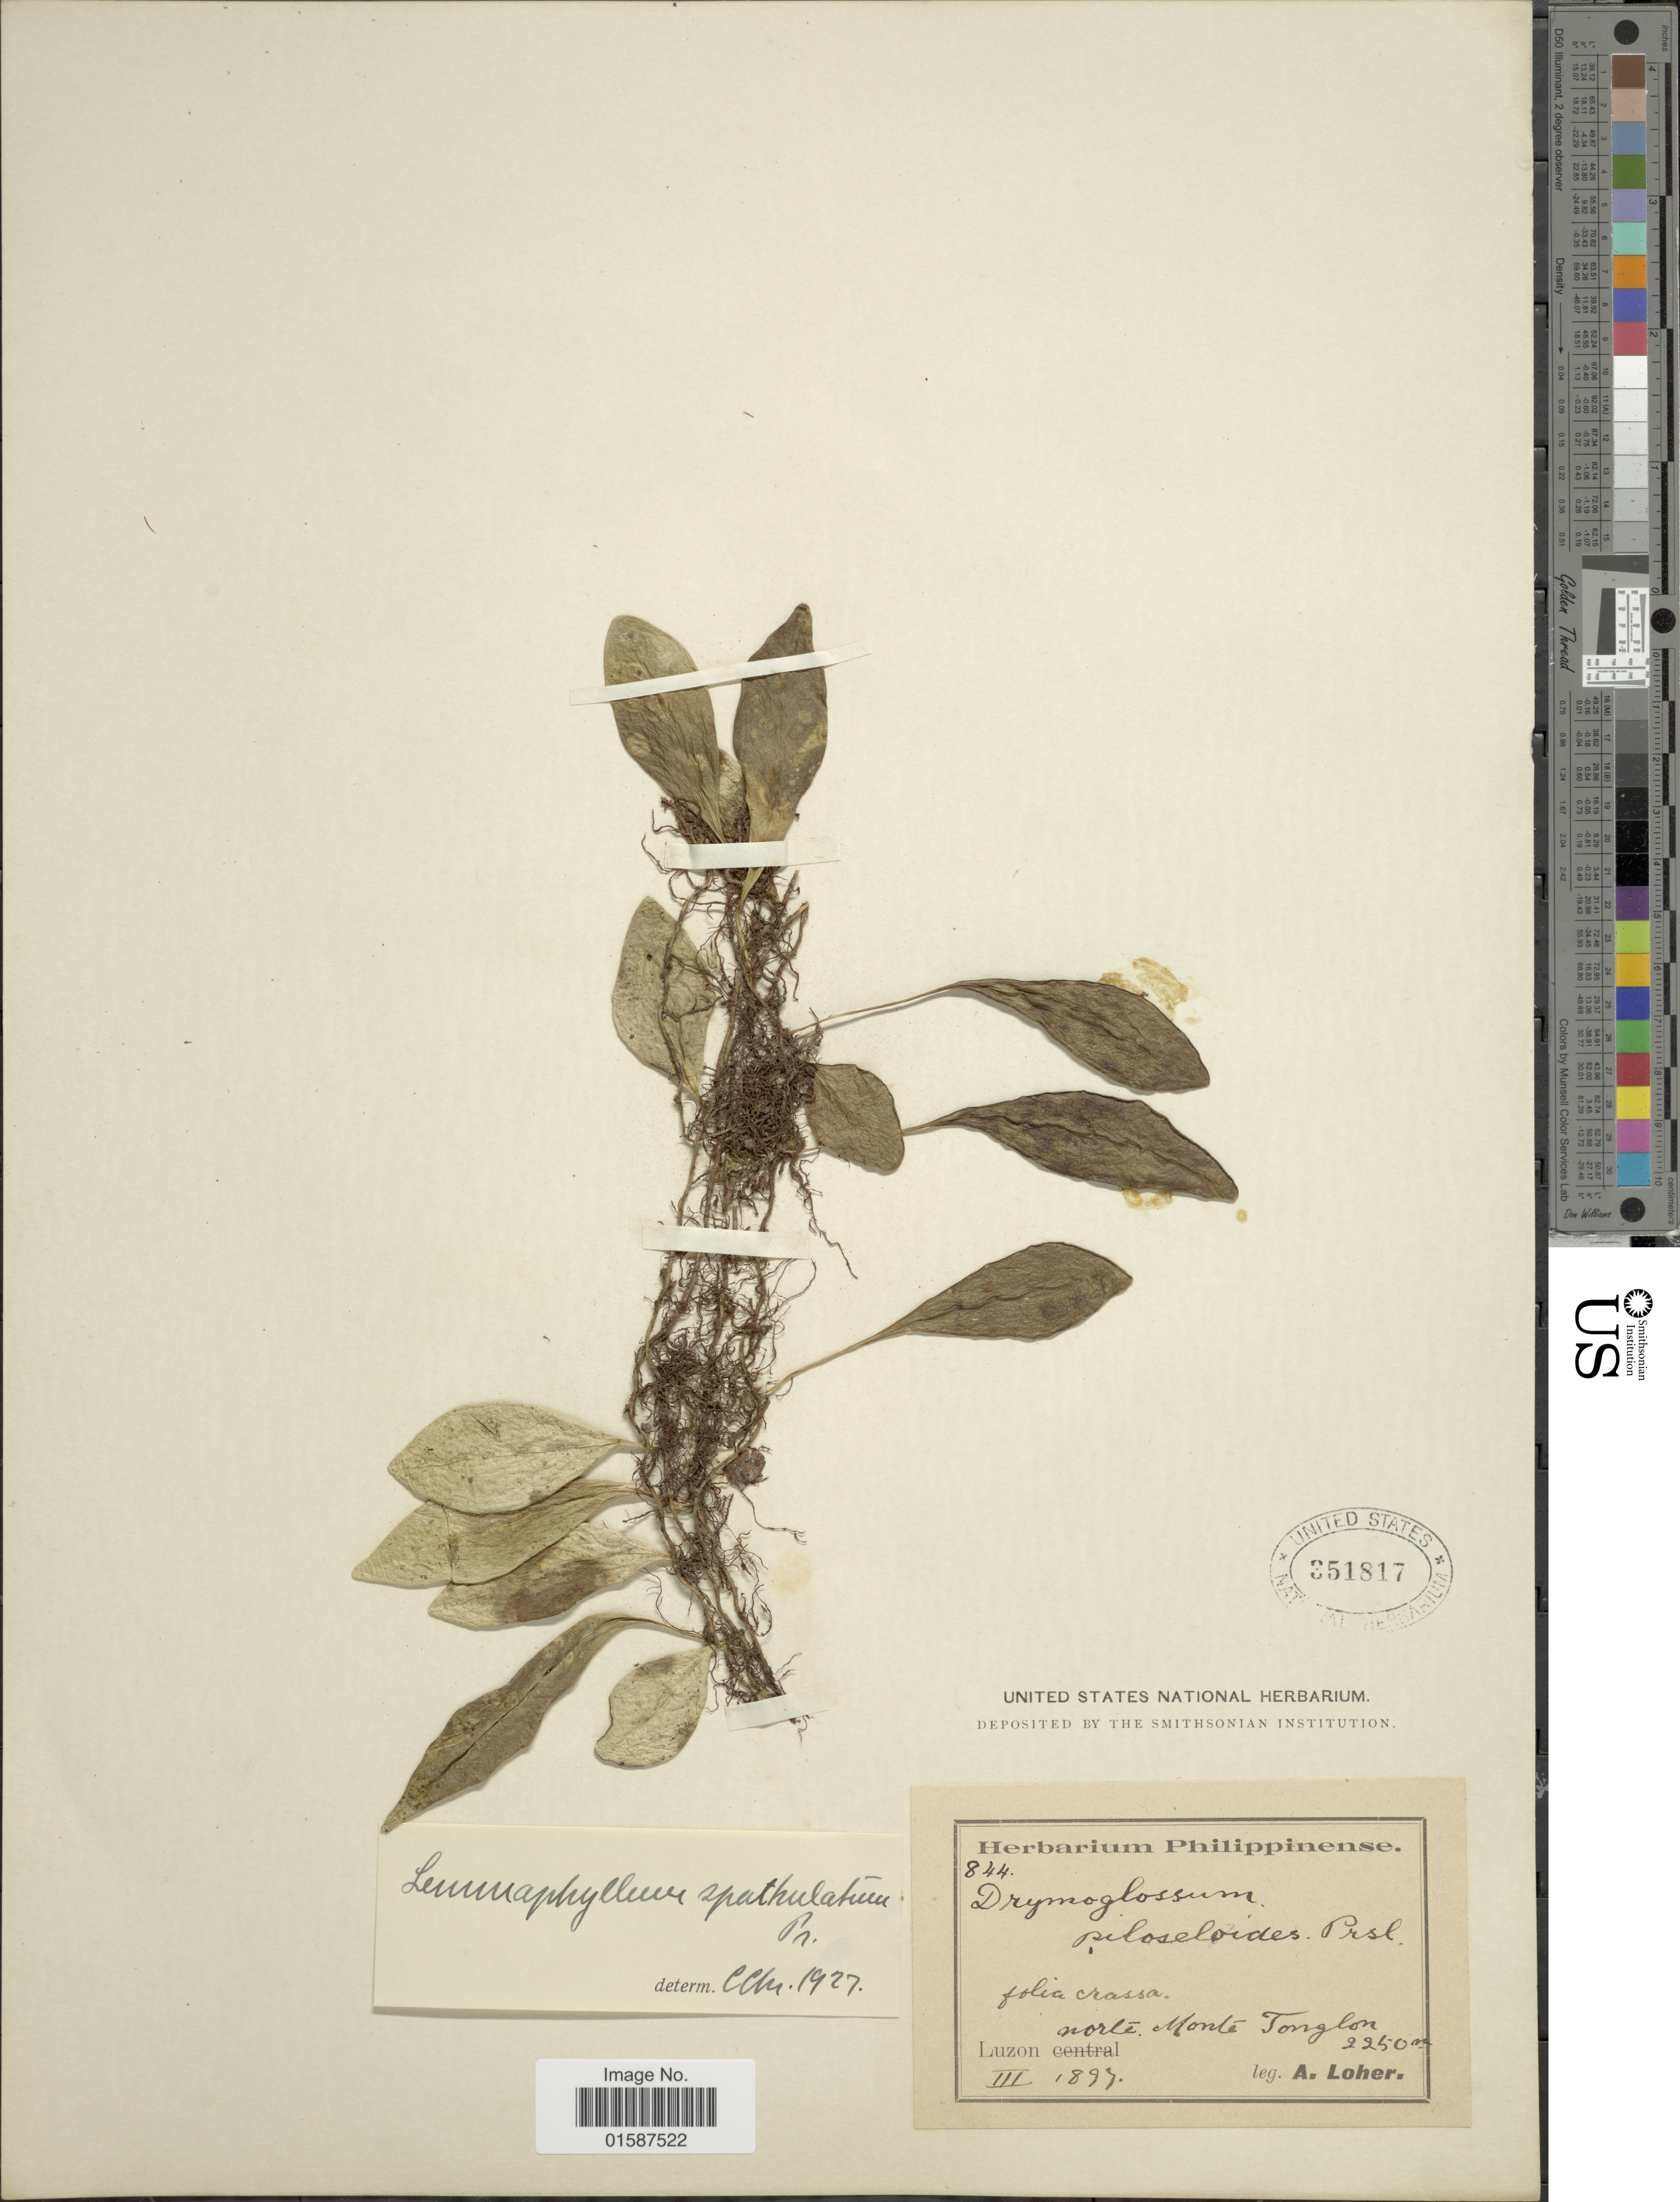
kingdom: Plantae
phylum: Tracheophyta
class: Polypodiopsida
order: Polypodiales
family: Polypodiaceae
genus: Lemmaphyllum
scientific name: Lemmaphyllum spathulatum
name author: C. Presl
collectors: A. Loher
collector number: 844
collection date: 1897-03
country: Philippines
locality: Norte Monte Tonglon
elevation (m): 2250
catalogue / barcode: US 351817